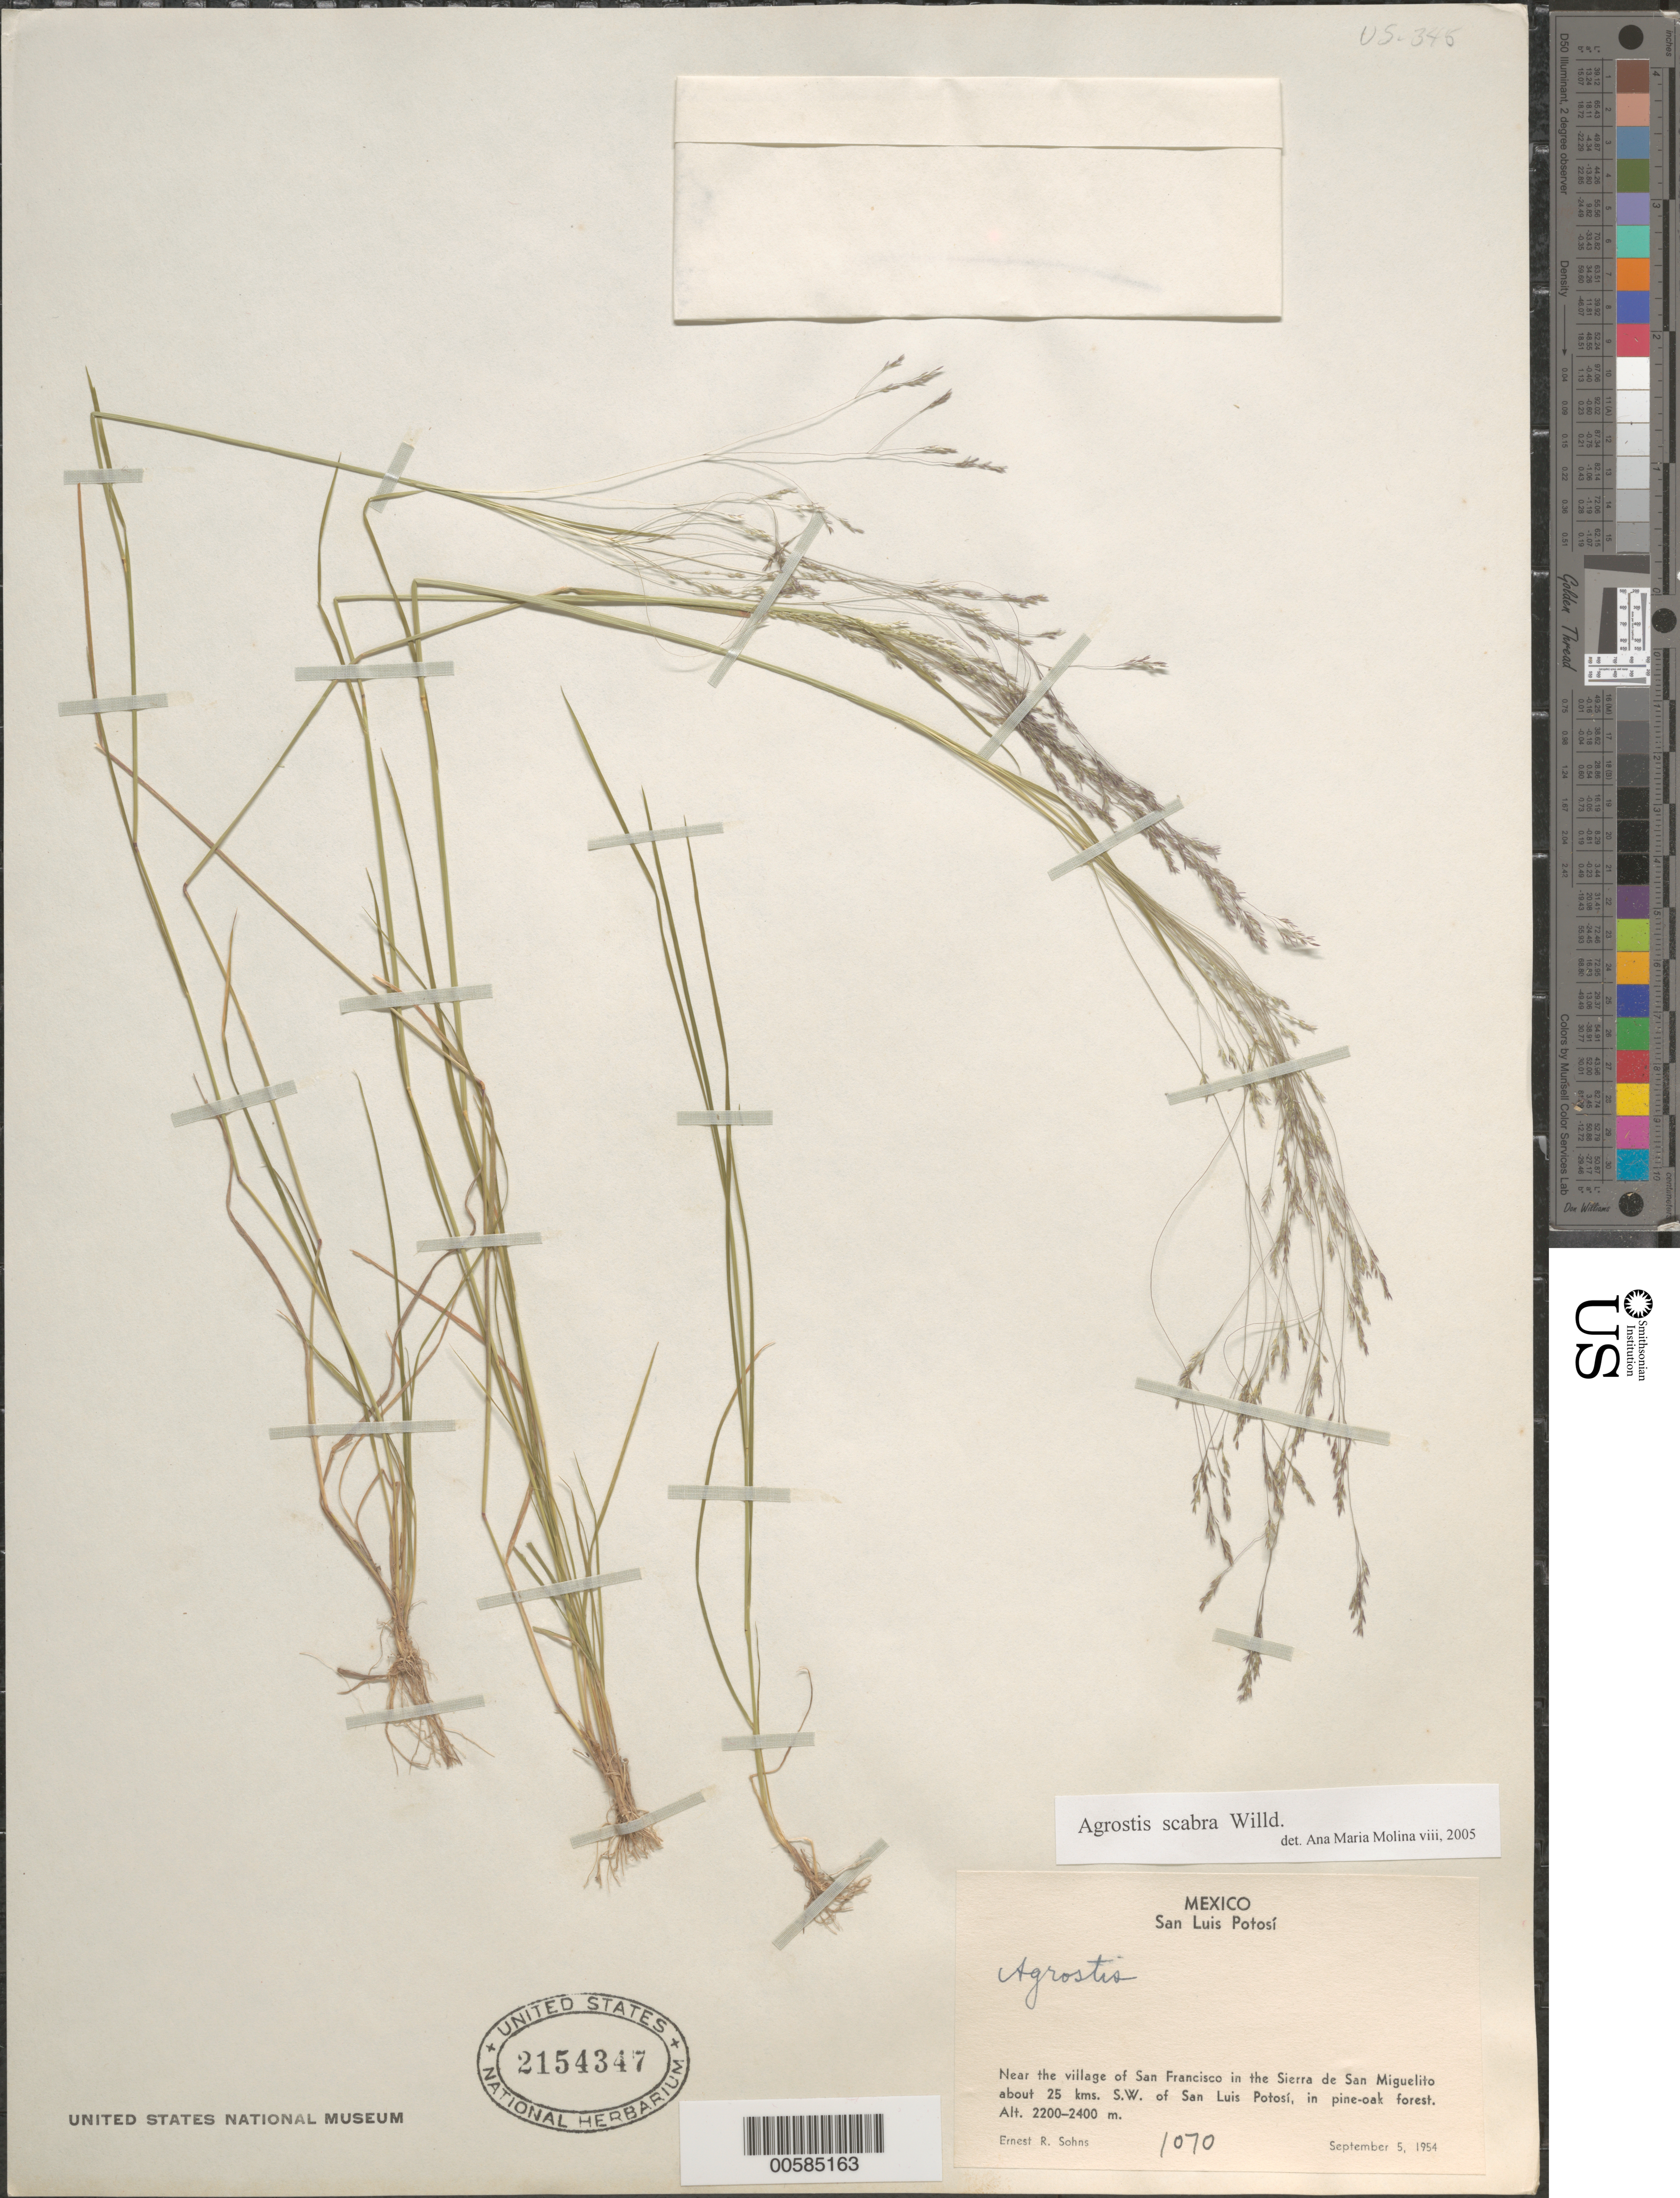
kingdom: Plantae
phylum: Tracheophyta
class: Liliopsida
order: Poales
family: Poaceae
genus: Agrostis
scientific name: Agrostis scabra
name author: Willd.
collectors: E. R. Sohns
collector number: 1070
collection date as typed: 05 Sep 1954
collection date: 1954-09-05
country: Mexico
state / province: San Luis Potosi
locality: Near the village of San Francisco in the Sierra de San Miguelito ca 25 km SW of San Luis Potosi.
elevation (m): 2200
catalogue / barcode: US 2154347